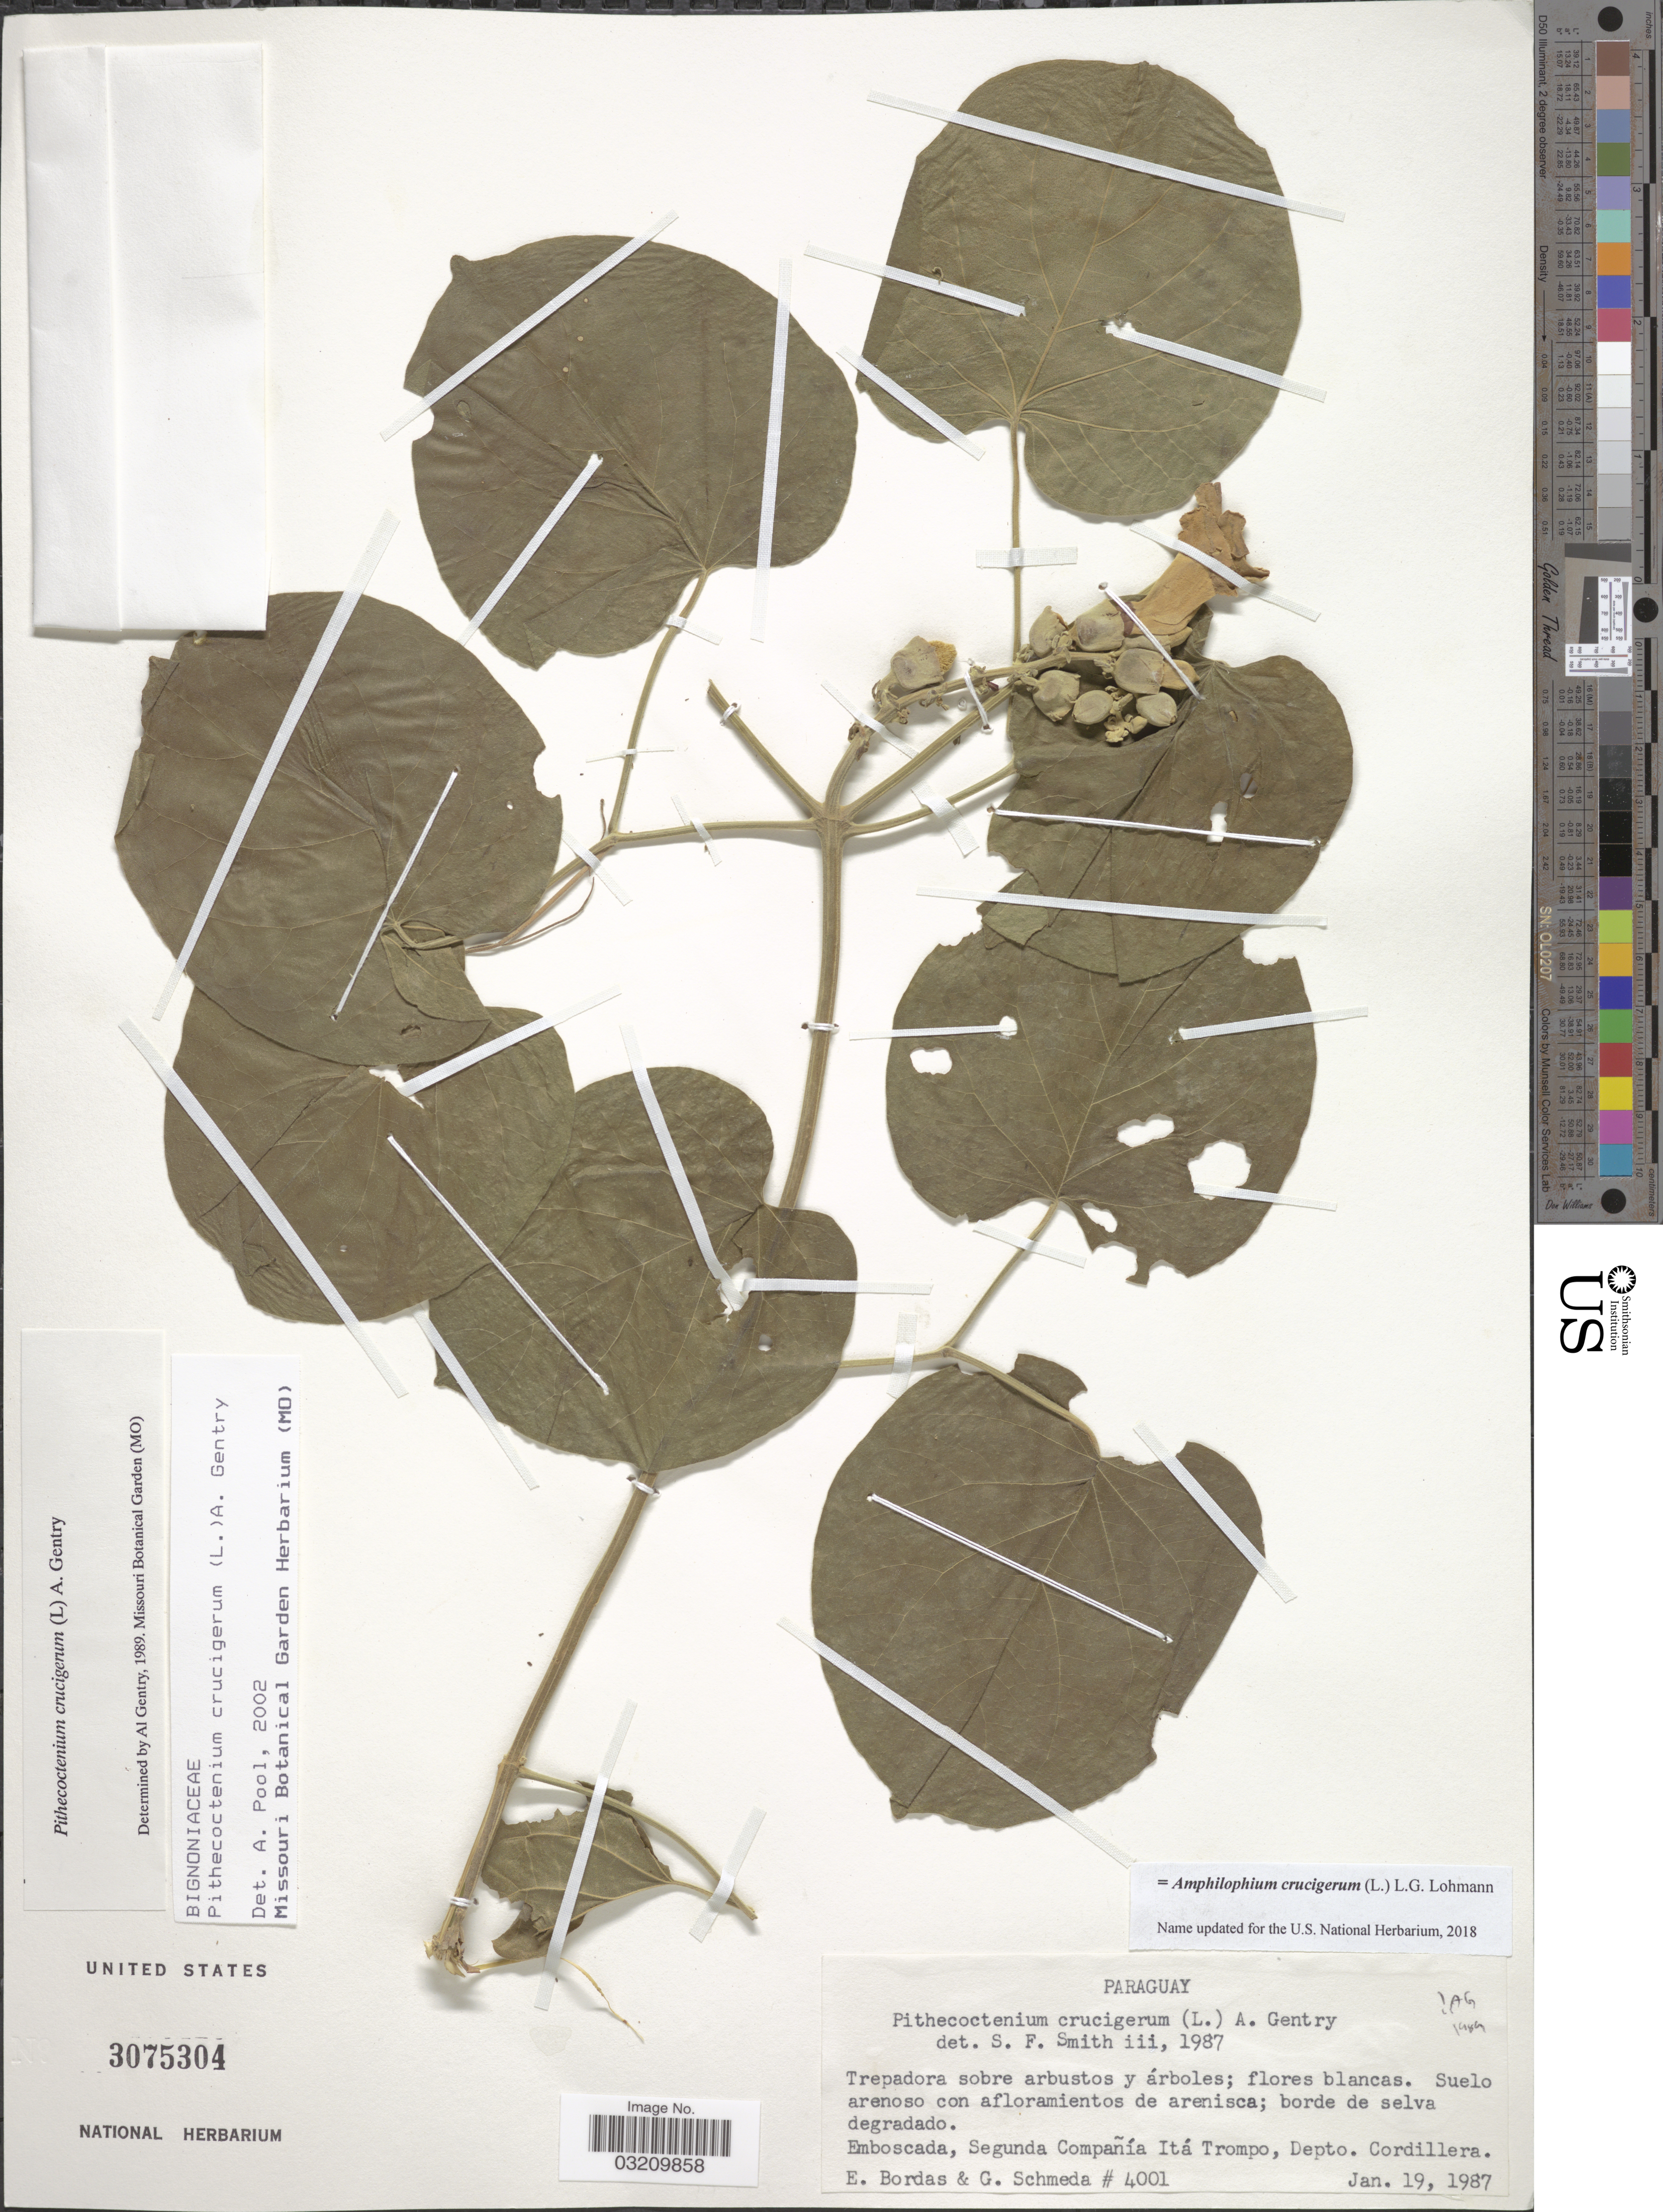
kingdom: Plantae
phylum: Tracheophyta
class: Magnoliopsida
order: Lamiales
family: Bignoniaceae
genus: Amphilophium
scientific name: Amphilophium crucigerum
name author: (L.) L.G. Lohmann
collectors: E. Bordas & G. Schmeda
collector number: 4001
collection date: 1987-01-19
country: Paraguay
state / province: Cordillera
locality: Emboscada, Segunda Compañía Itá Trompo, Depto. Cordillera.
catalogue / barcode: US 3075304